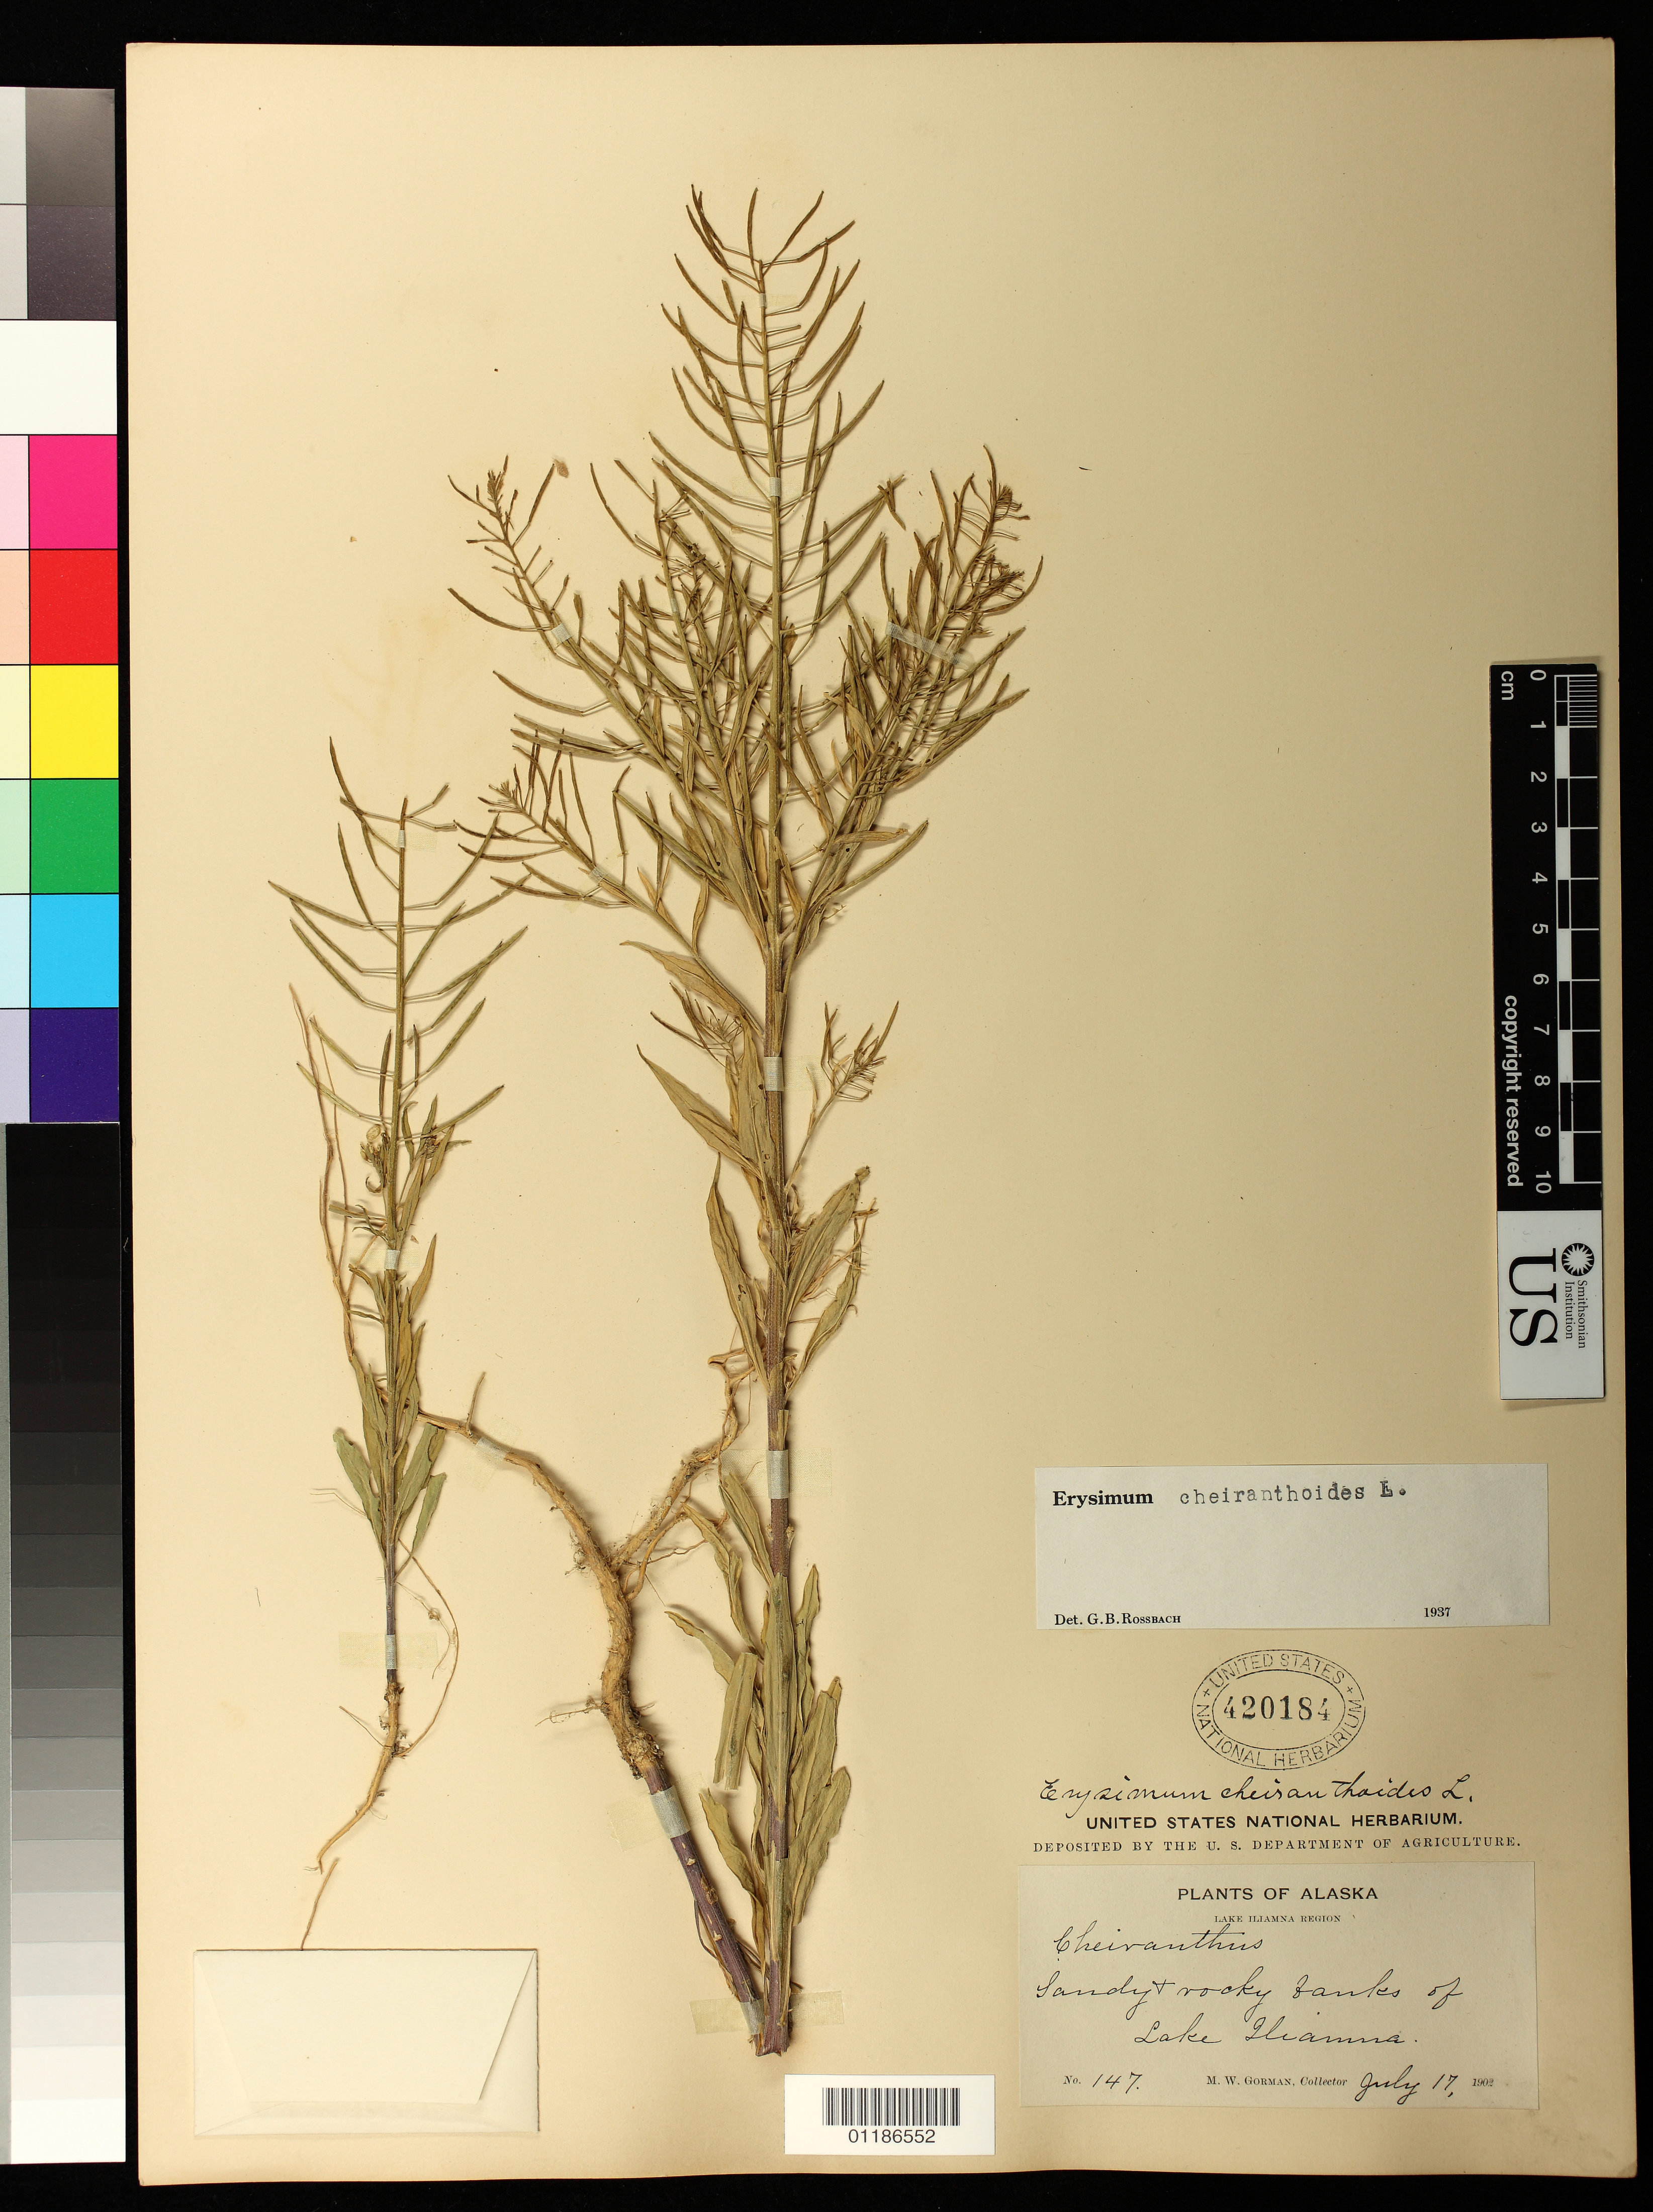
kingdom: Plantae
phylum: Tracheophyta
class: Magnoliopsida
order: Brassicales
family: Brassicaceae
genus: Erysimum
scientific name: Erysimum cheiranthoides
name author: L.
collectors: M. W. Gorman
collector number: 147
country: United States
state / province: Alaska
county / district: Lake and Peninsula Borough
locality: Sandy and rocky banks of Lake Iliama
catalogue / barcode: US 420184